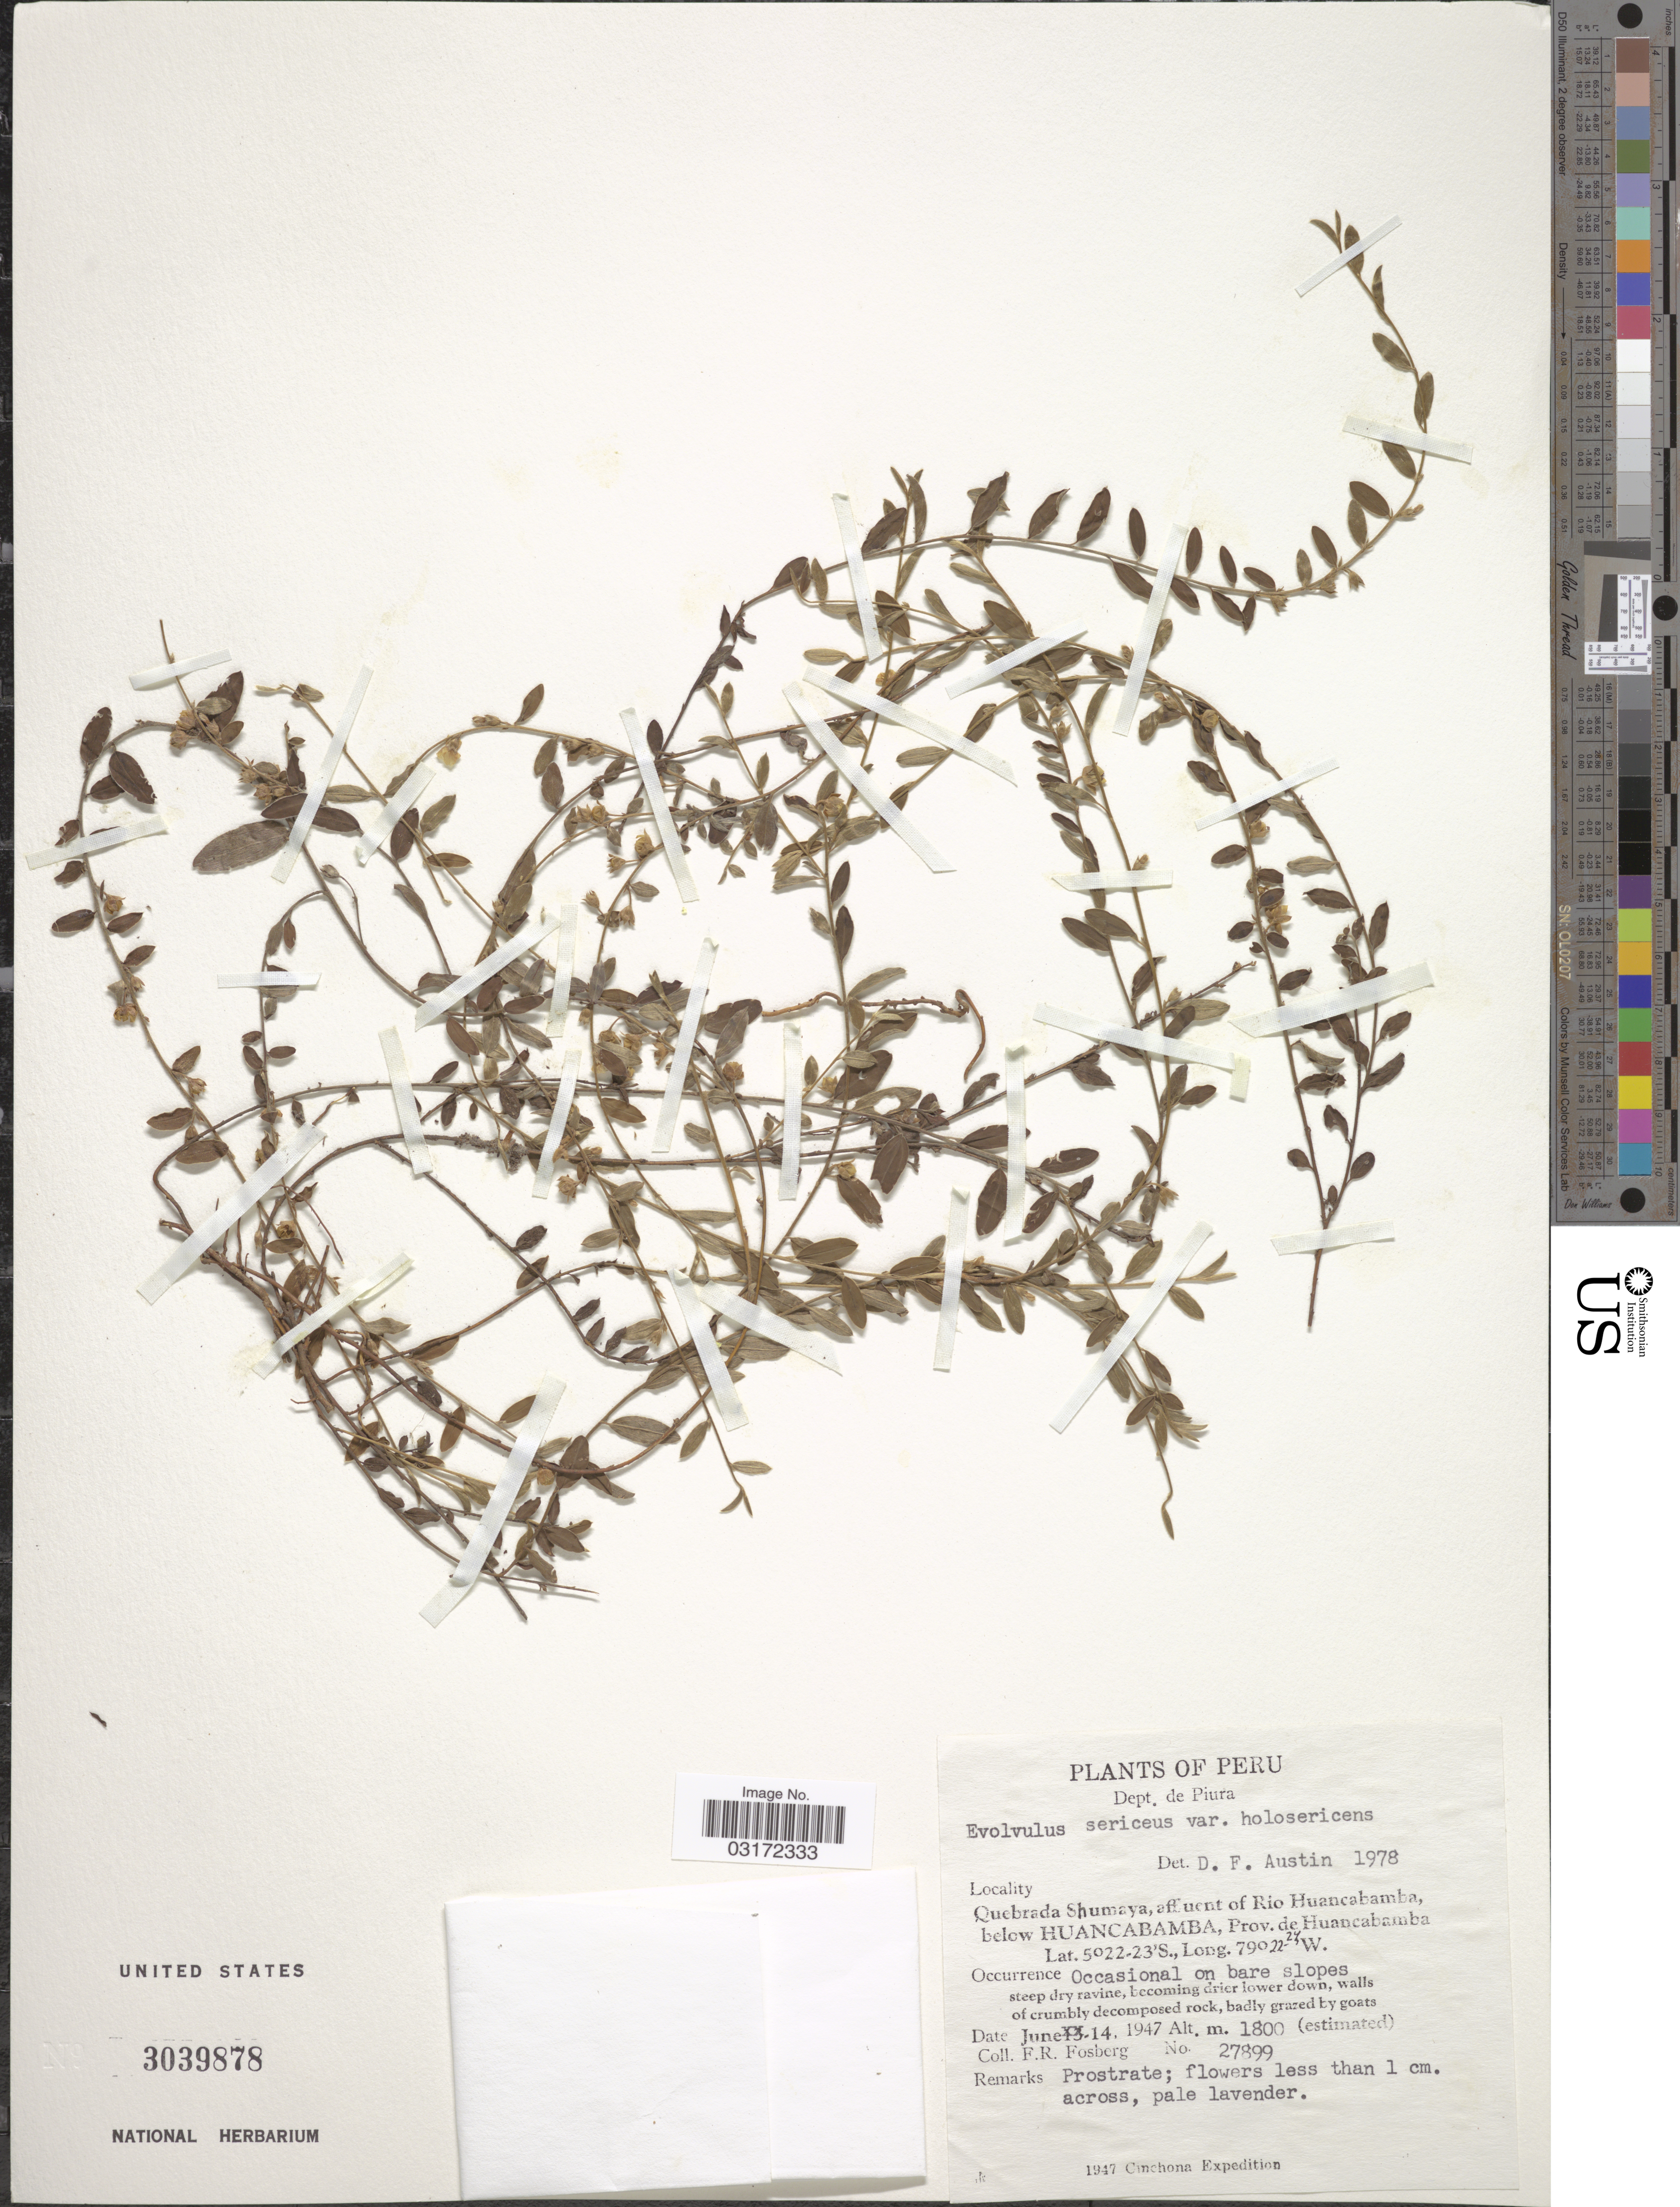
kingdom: Plantae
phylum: Tracheophyta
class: Magnoliopsida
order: Solanales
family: Convolvulaceae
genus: Evolvulus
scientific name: Evolvulus sericeus var. holosericeus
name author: (Kunth) Ooststr.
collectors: F. R. Fosberg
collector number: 27899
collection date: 1947-06-14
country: Peru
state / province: Piura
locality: Dept. de Piura. Quebrada Shumaya, affluent of Rio Huancabamba, below Huancabamba, Prov. de Huancabamba.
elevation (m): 1800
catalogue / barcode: US 3039878